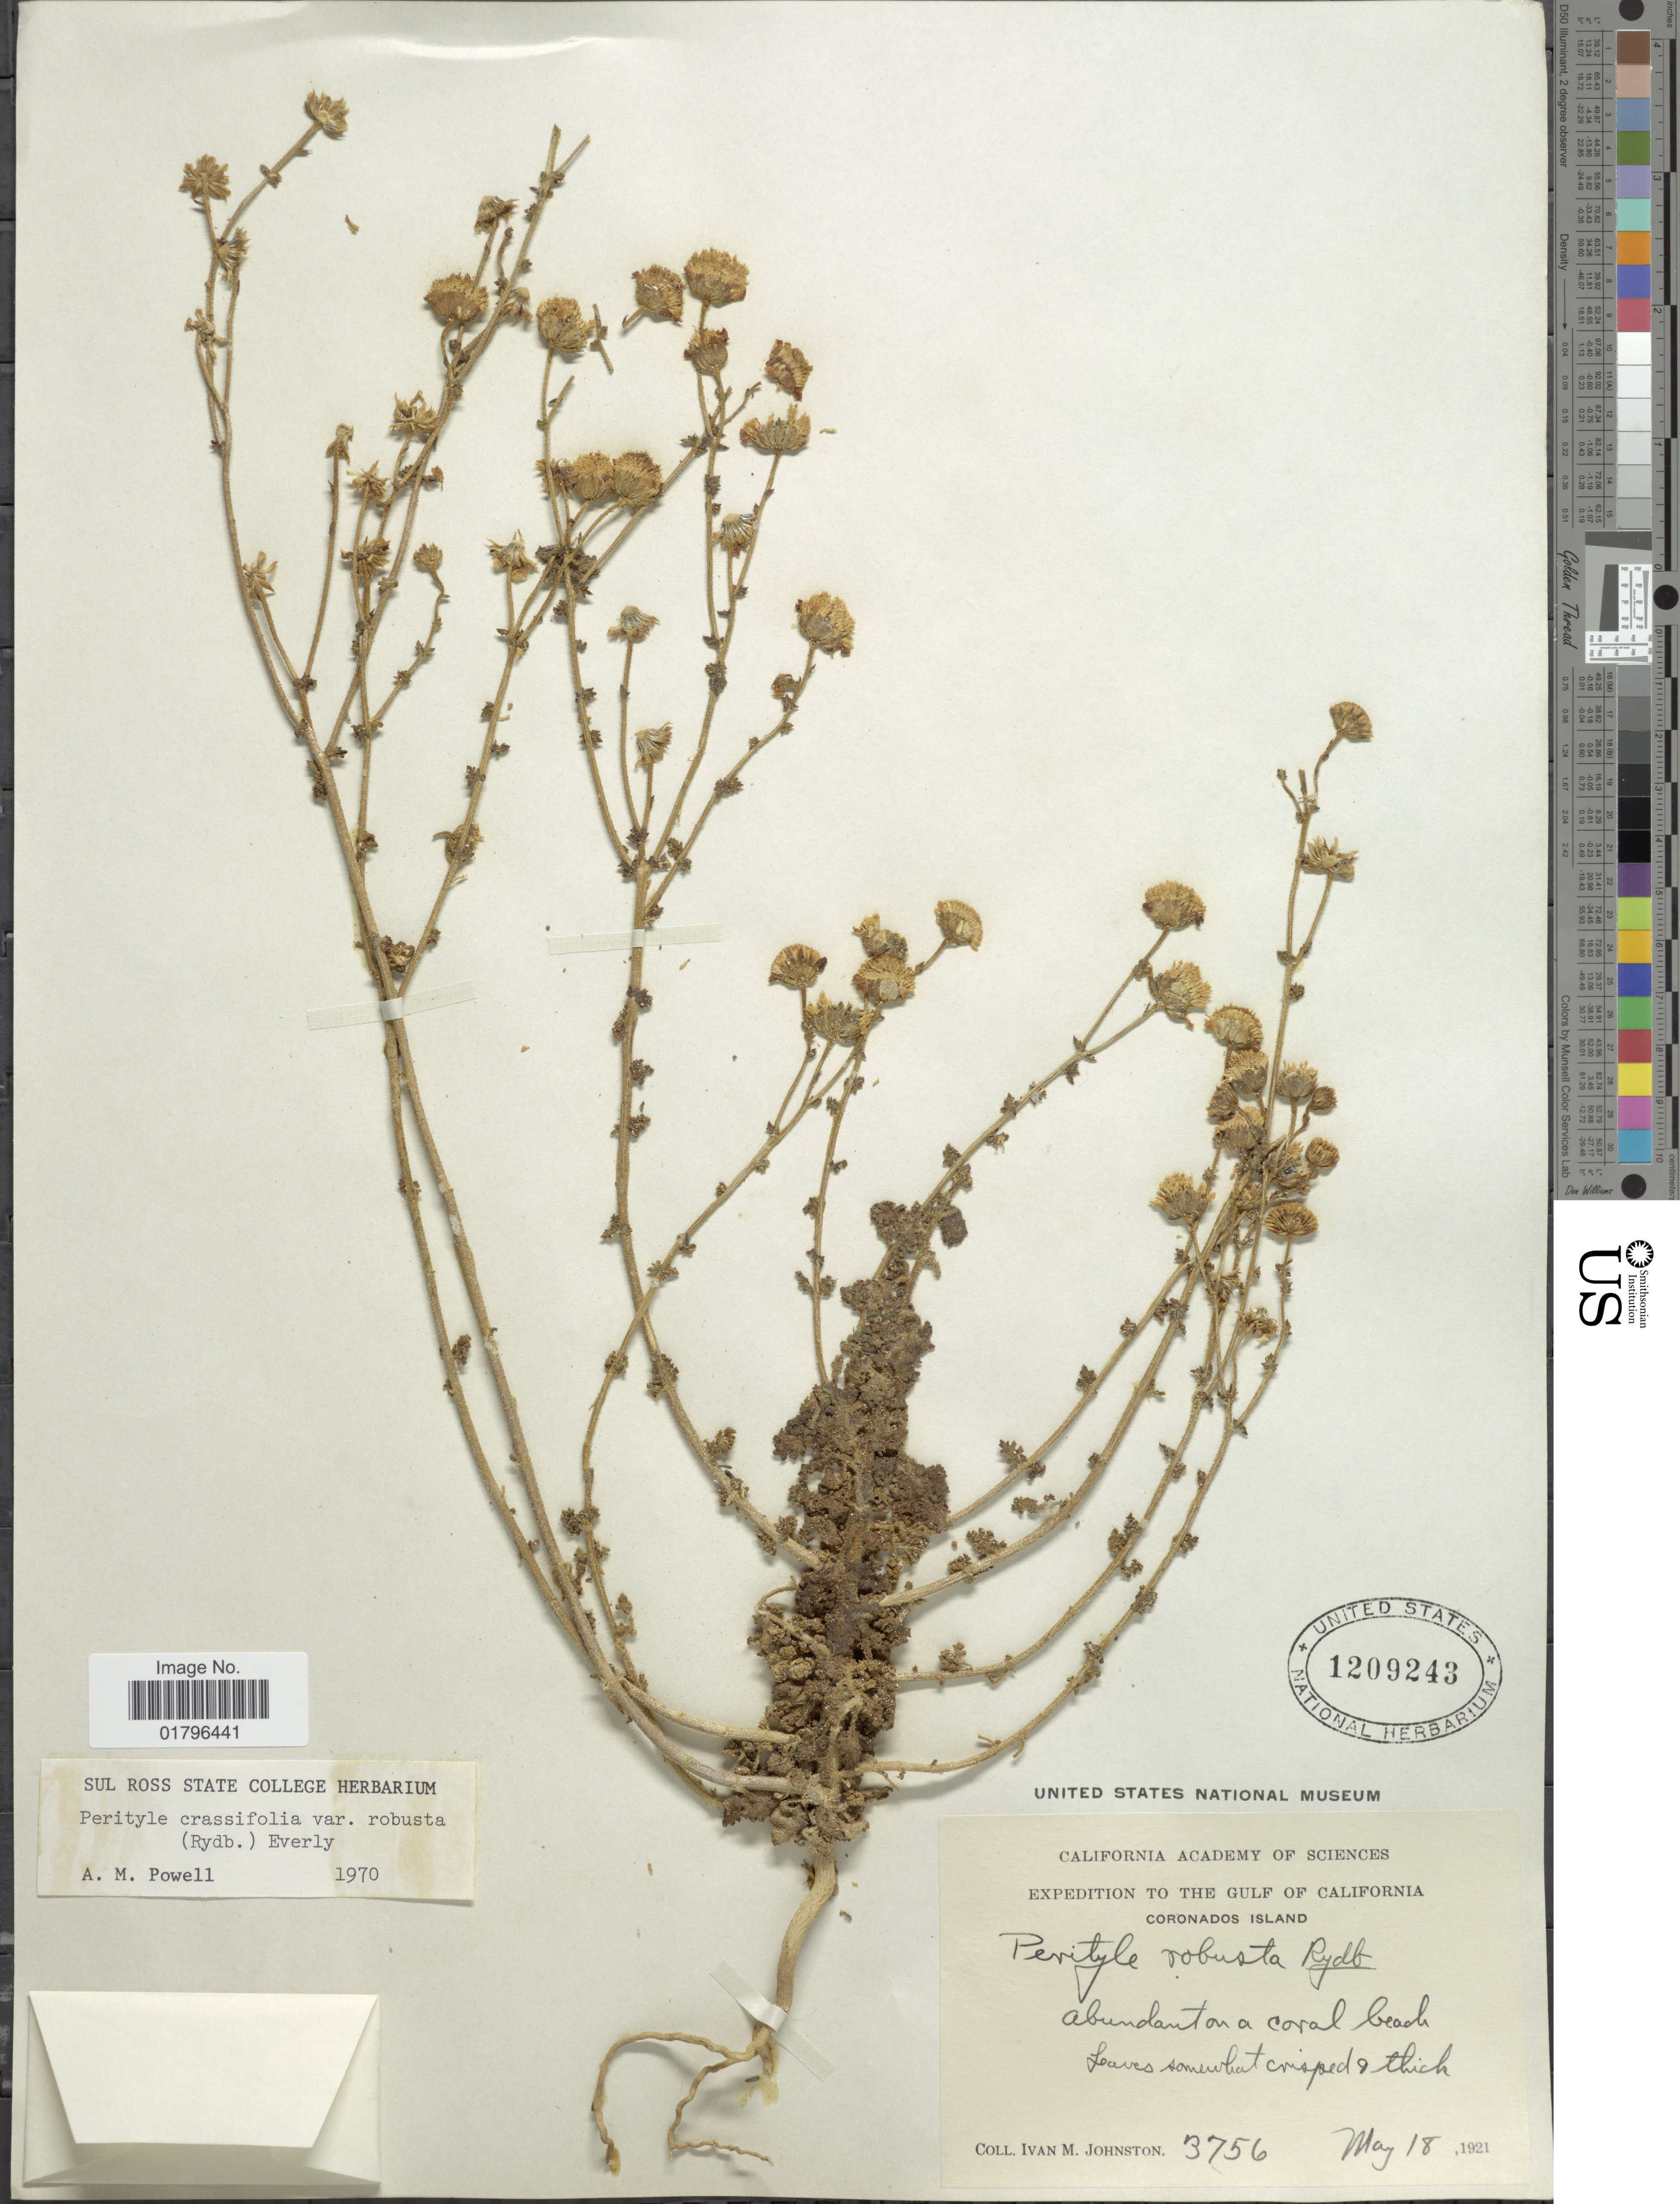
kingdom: Plantae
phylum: Tracheophyta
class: Magnoliopsida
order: Asterales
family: Asteraceae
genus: Perityle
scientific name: Perityle crassifolia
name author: Brandegee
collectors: I.M. Johnston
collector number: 3756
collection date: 1921-05-18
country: Mexico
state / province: Baja California Sur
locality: Gulf of California, Coronados Island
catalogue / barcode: US 1209243